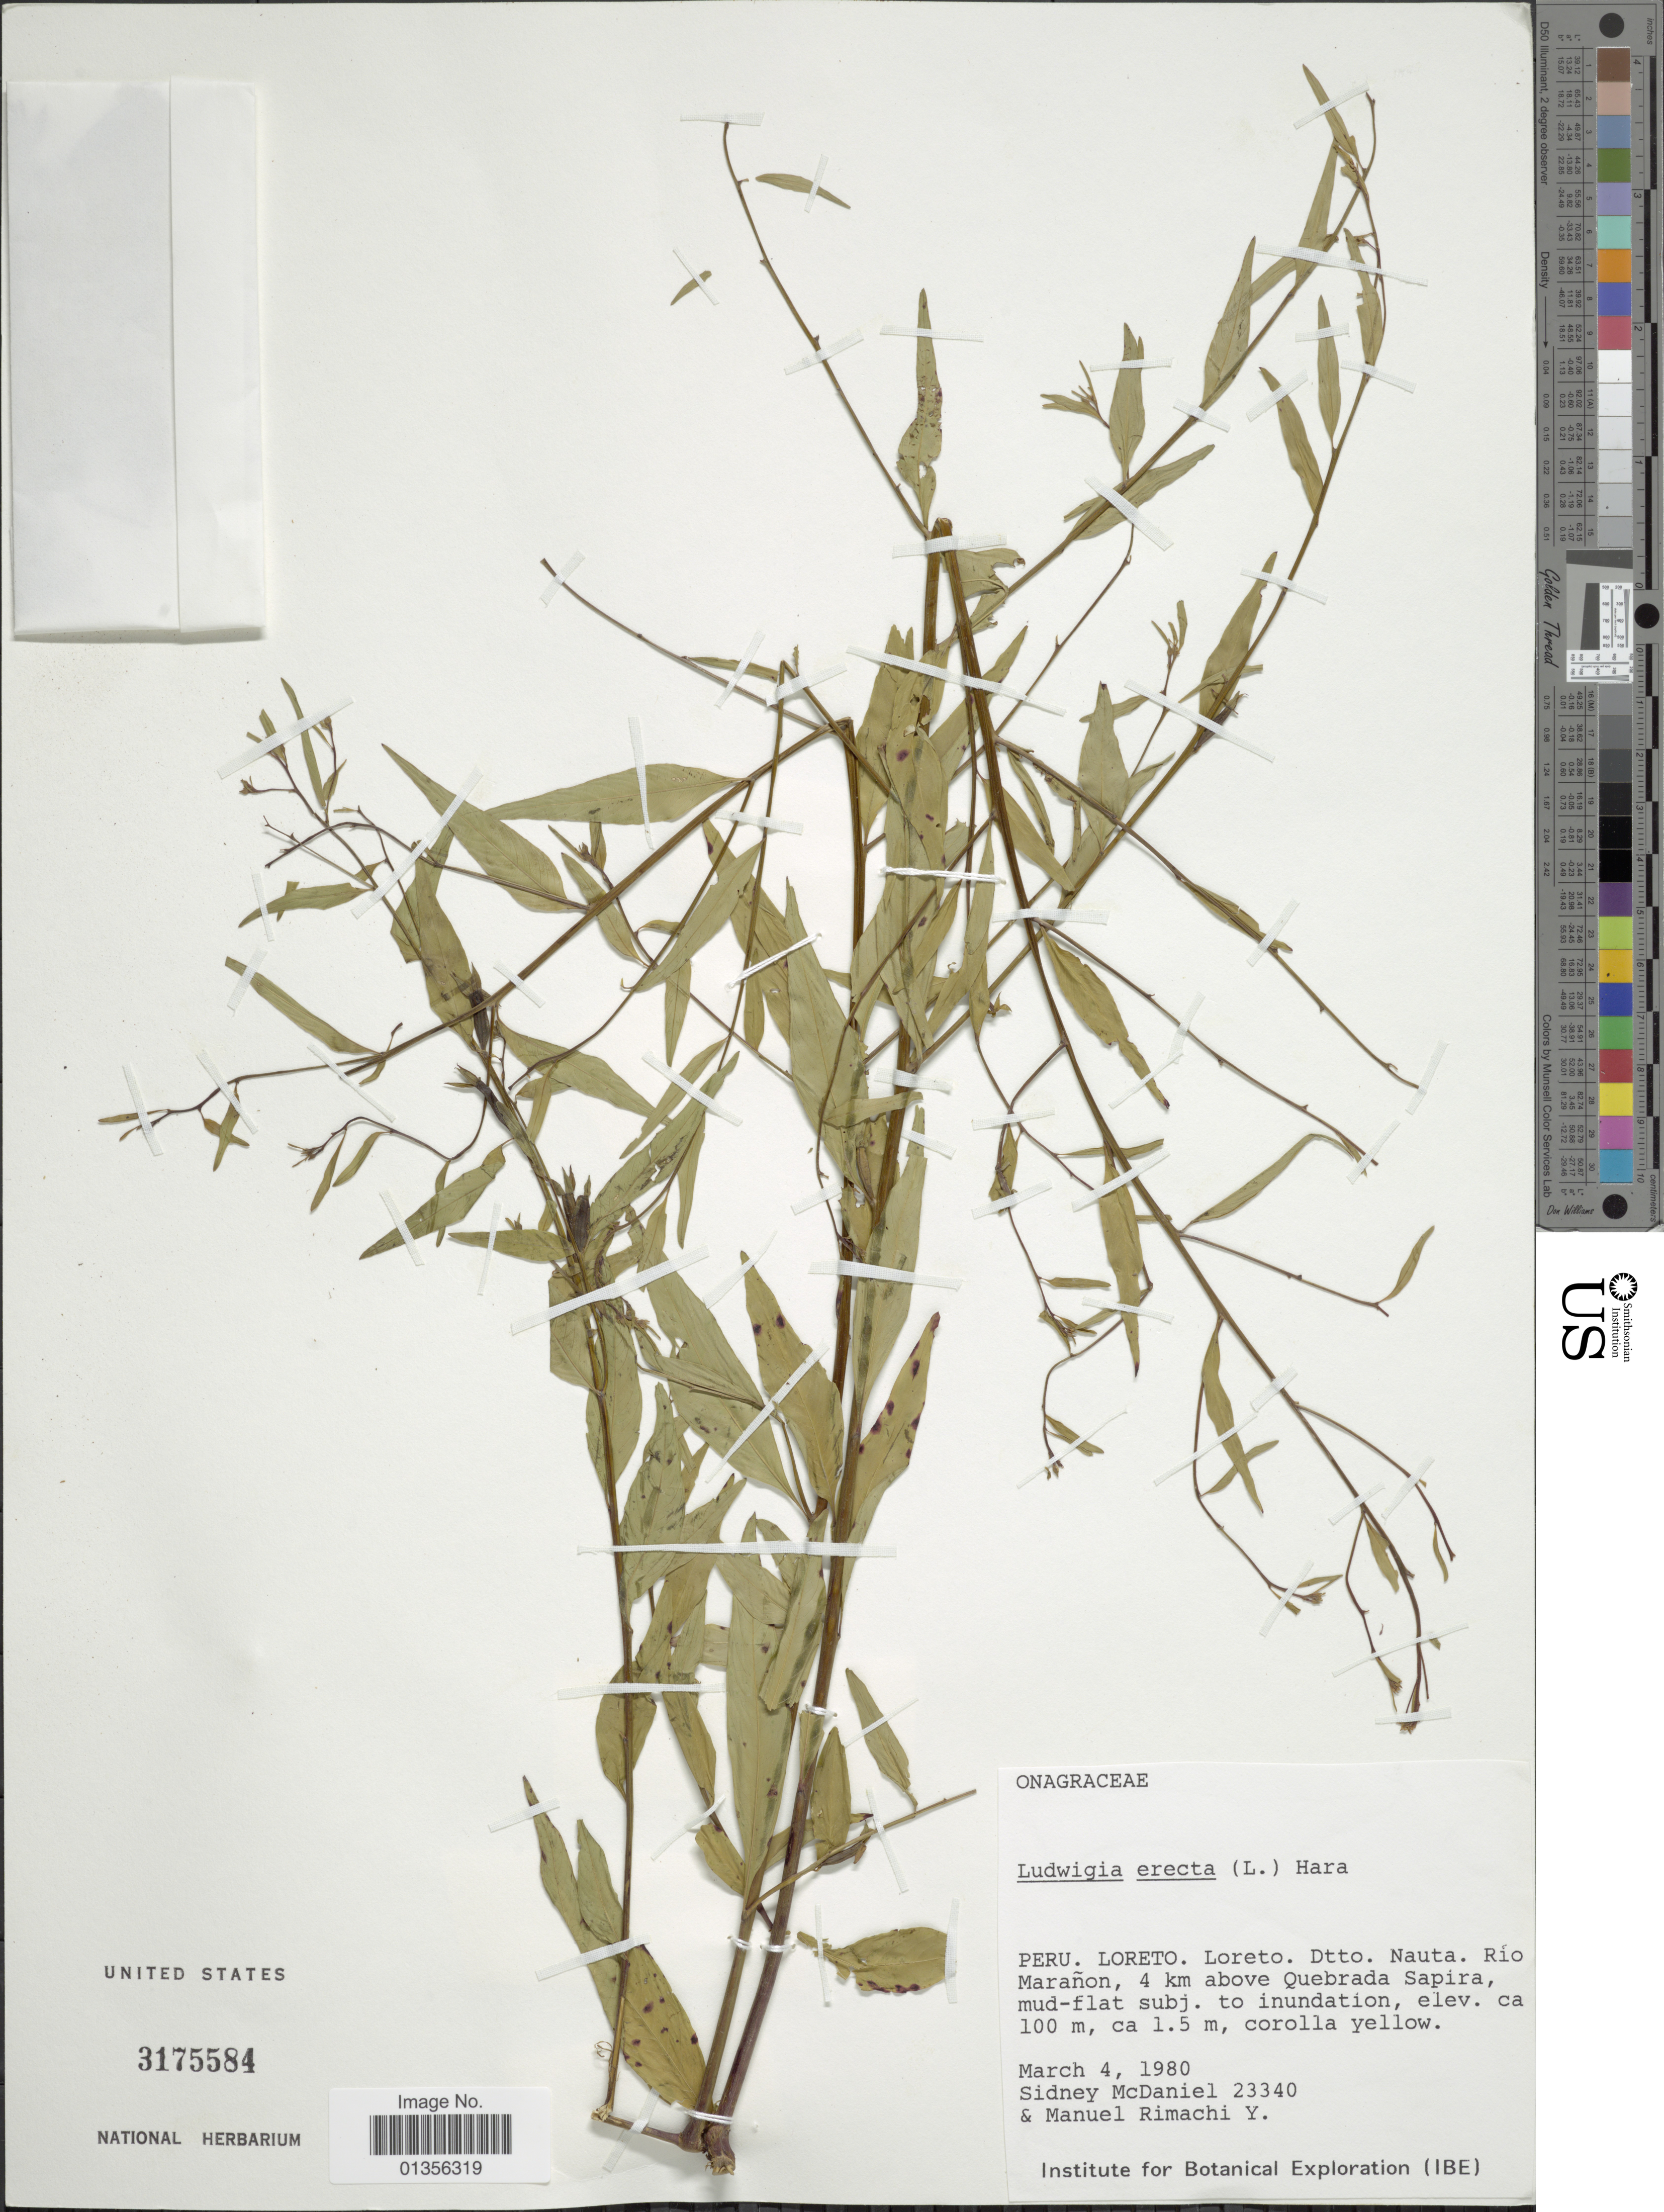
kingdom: Plantae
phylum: Tracheophyta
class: Magnoliopsida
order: Myrtales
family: Onagraceae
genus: Ludwigia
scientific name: Ludwigia erecta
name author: (L.) H. Hara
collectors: S. McDaniel & M. Rimachi Y.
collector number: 23340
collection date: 1980-03-04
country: Peru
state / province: Loreto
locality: Dtto. Nauta. Río Marañon, 4 km above Quebrada Sapira.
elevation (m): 100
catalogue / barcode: US 3175584